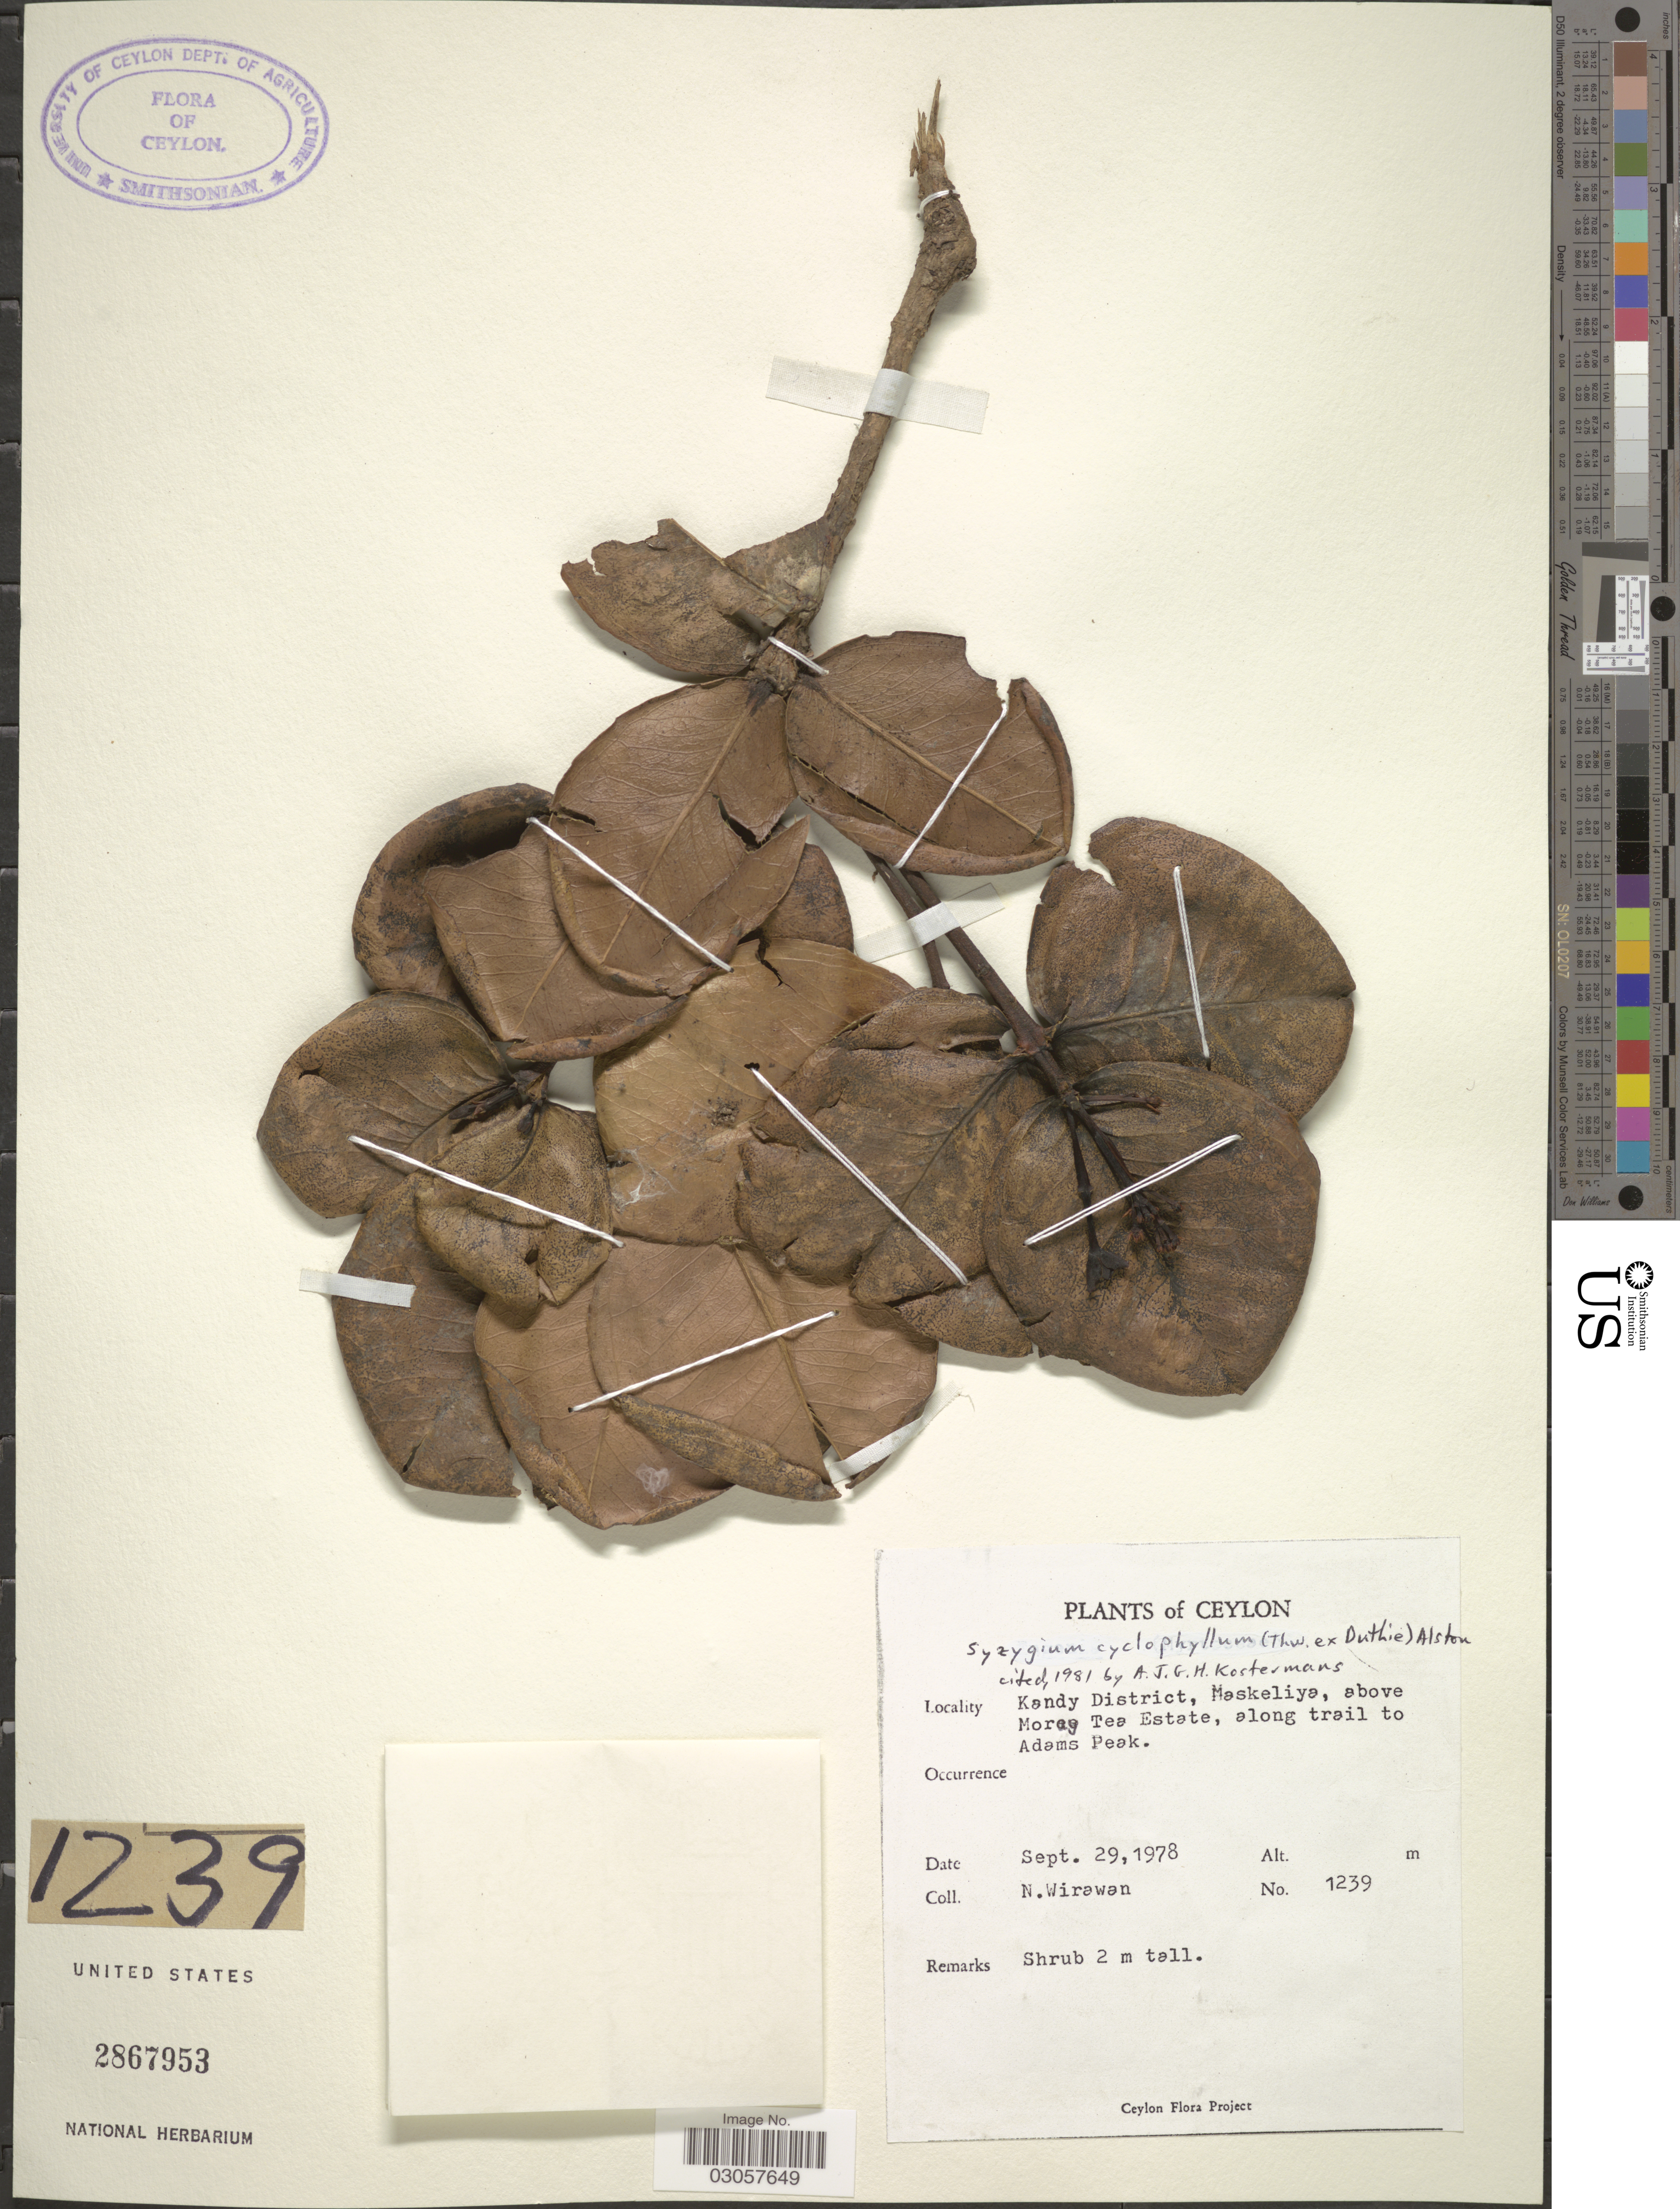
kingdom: Plantae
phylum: Tracheophyta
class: Magnoliopsida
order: Myrtales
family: Myrtaceae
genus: Syzygium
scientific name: Syzygium cyclophyllum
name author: Alston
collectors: N. Wirawan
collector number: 1239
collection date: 1978-09-29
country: Sri Lanka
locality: Ceylon. Kandy District, Maskeliya, above Moray Tea Estate, along trail to Adams Peak.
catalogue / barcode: US 2867953